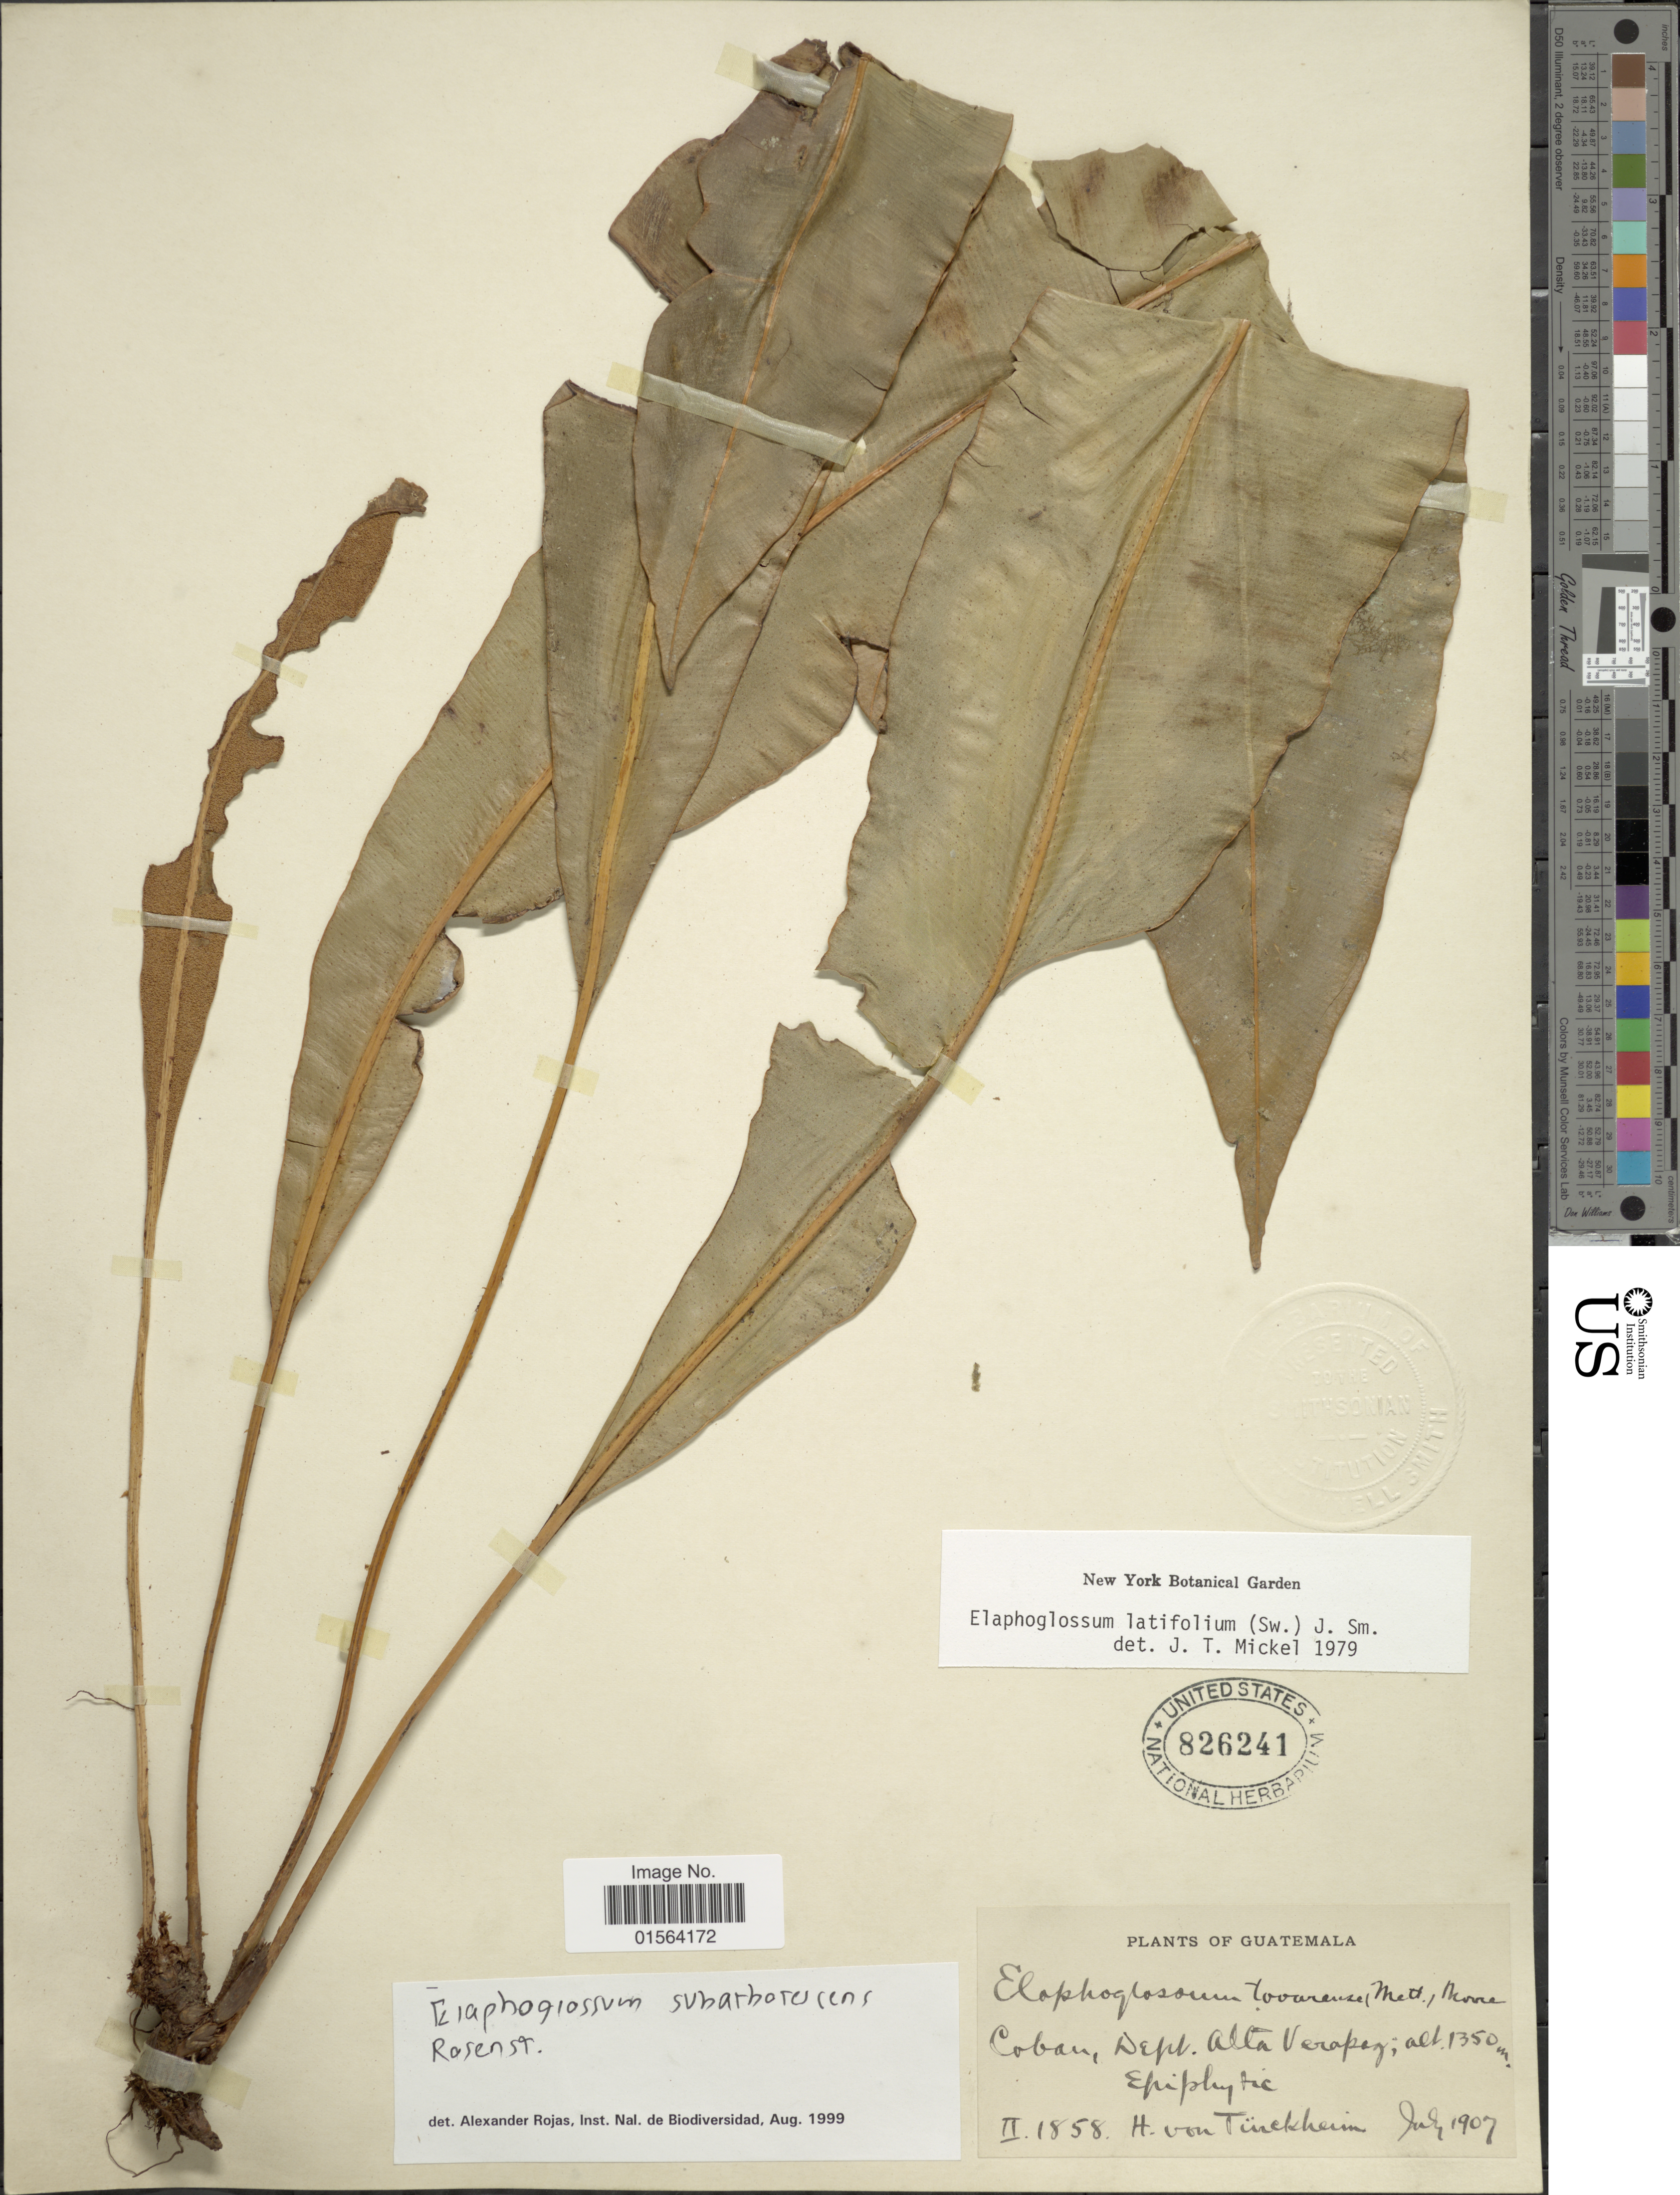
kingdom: Plantae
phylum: Tracheophyta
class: Polypodiopsida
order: Polypodiales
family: Dryopteridaceae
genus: Elaphoglossum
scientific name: Elaphoglossum latifolium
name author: (Sw.) J. Sm.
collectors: H. von Türckheim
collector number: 2/1858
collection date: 1907-07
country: Guatemala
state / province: Alta Verapaz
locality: Coban, Dept. Alta Verapaz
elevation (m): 1350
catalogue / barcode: US 826241